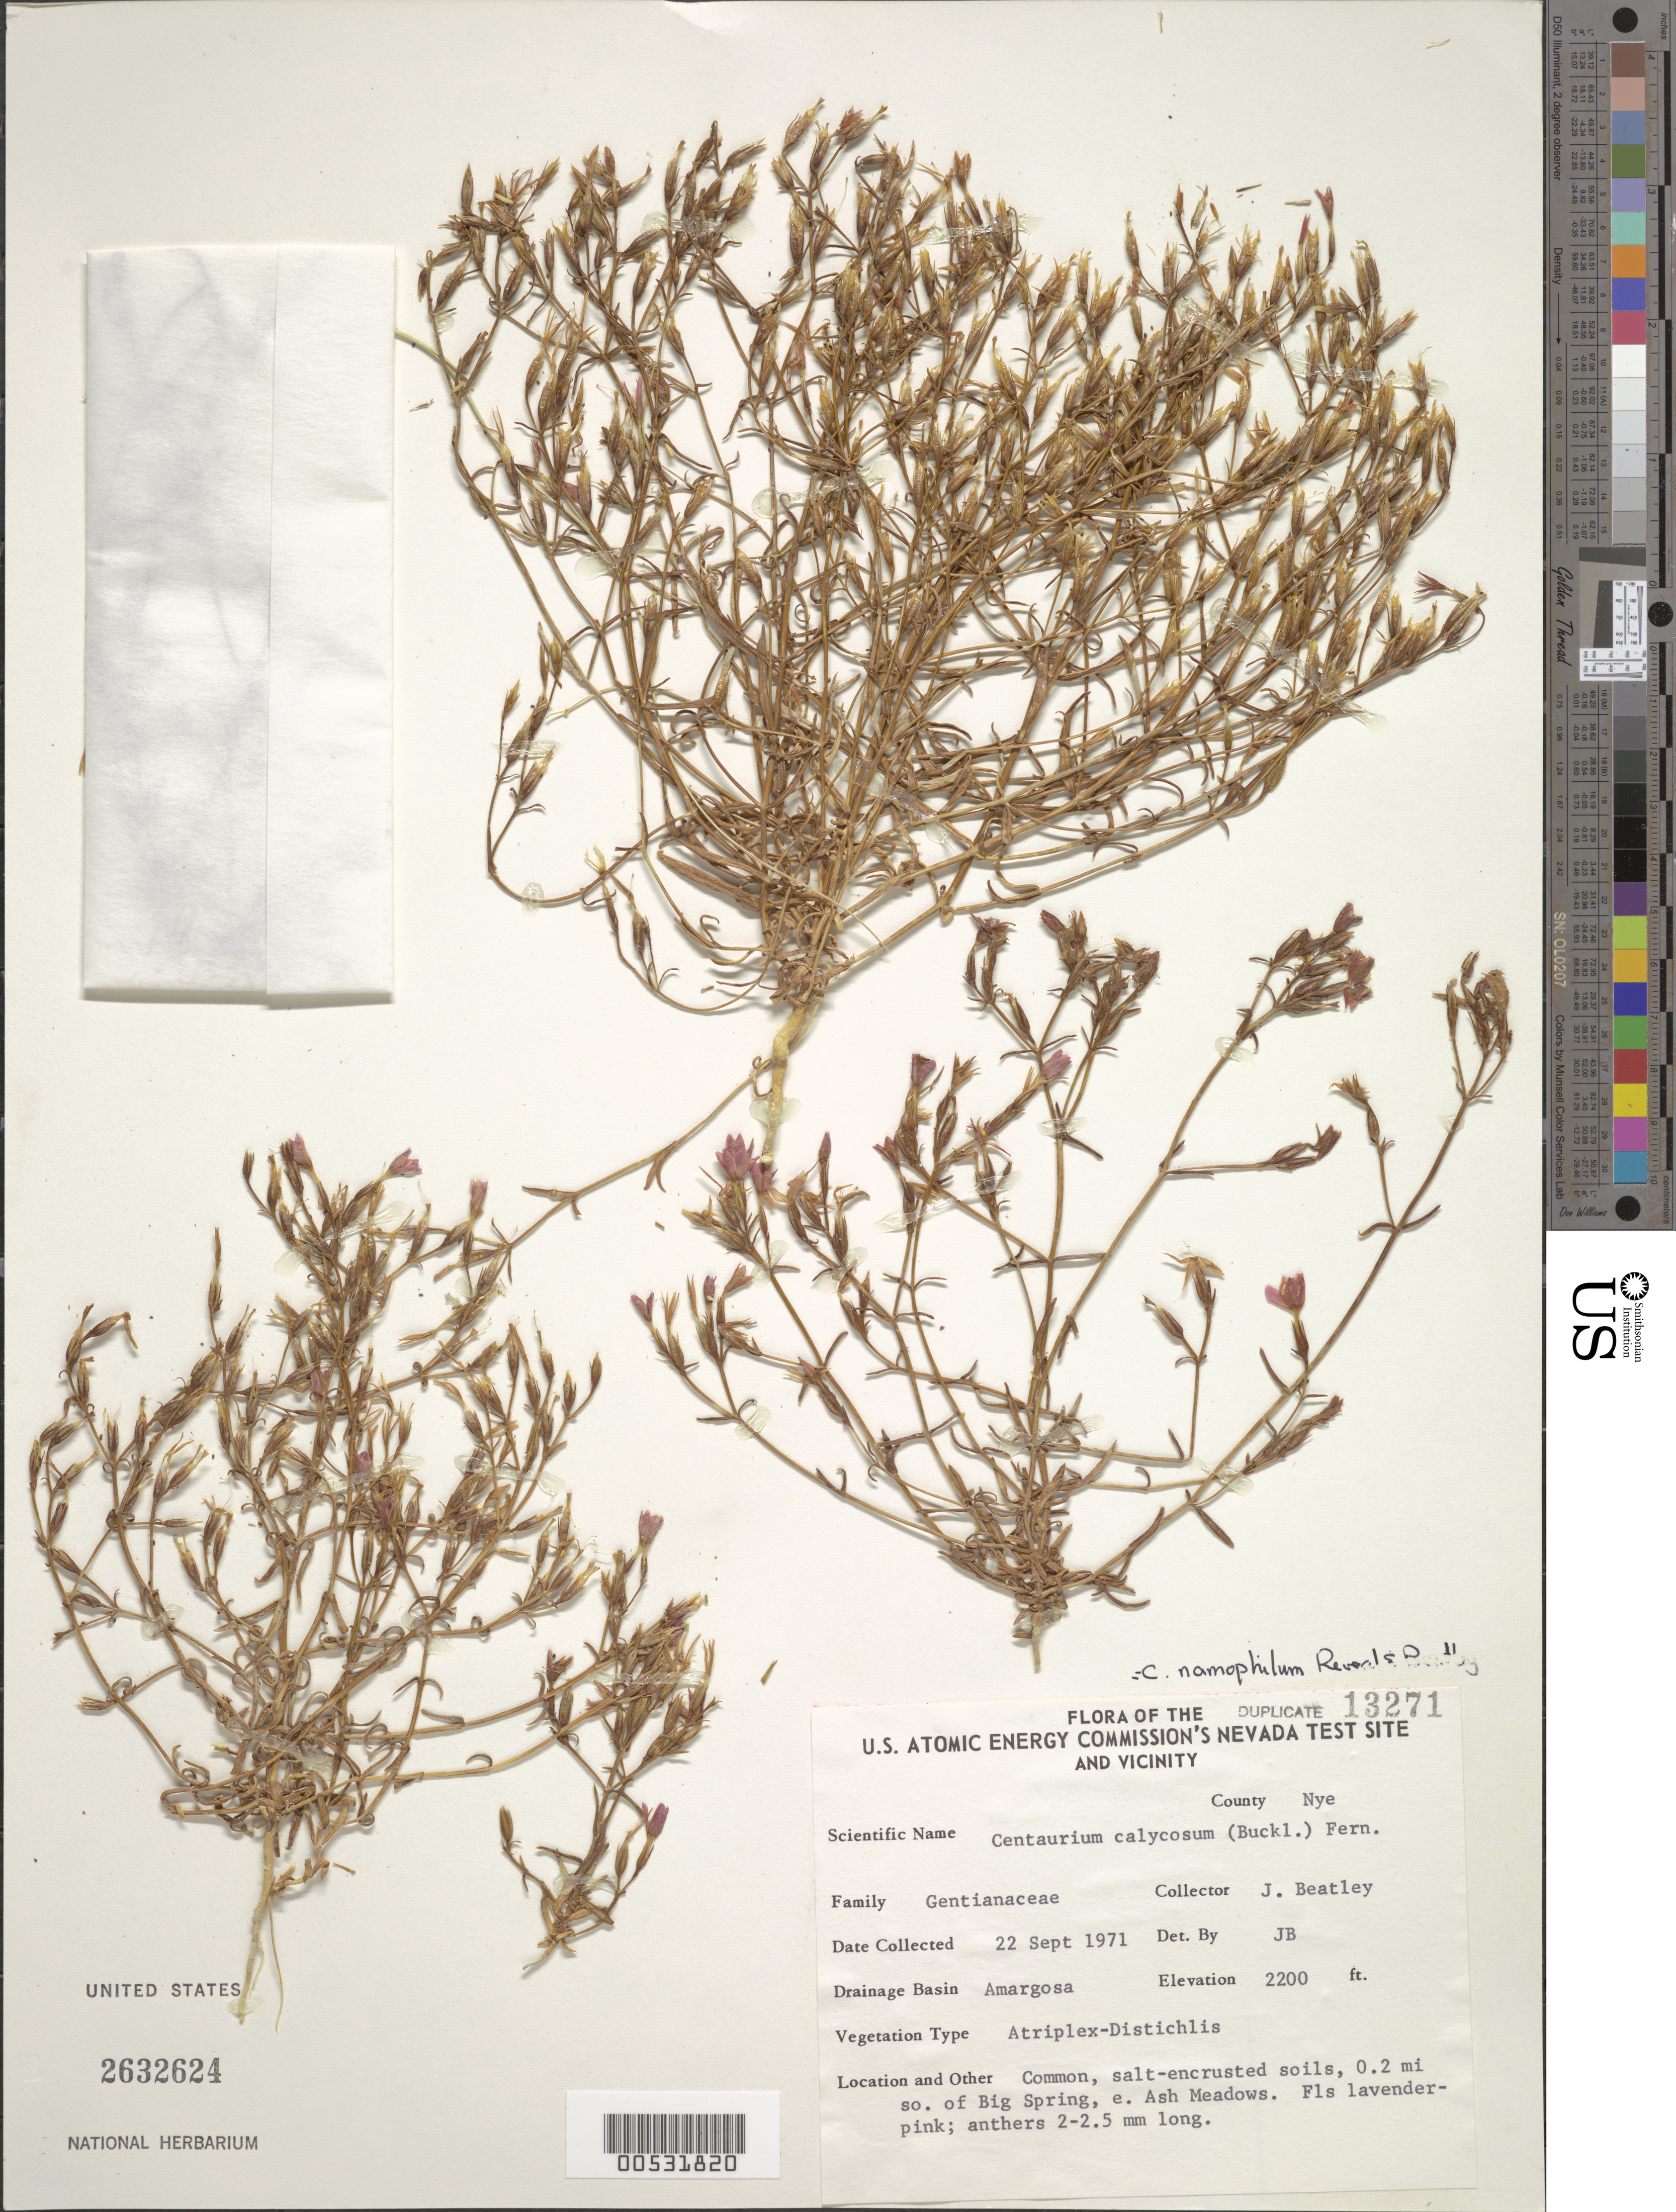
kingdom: Plantae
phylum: Tracheophyta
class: Magnoliopsida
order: Gentianales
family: Gentianaceae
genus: Centaurium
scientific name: Centaurium namophilum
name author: Reveal & Beatley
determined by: Beatley, J. C.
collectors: J. C. Beatley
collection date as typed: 22 Sep 1971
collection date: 1971-09-22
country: United States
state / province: Nevada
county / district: Nye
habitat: Common, salt-encrusted soils.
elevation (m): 670.5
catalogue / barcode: US 2632624